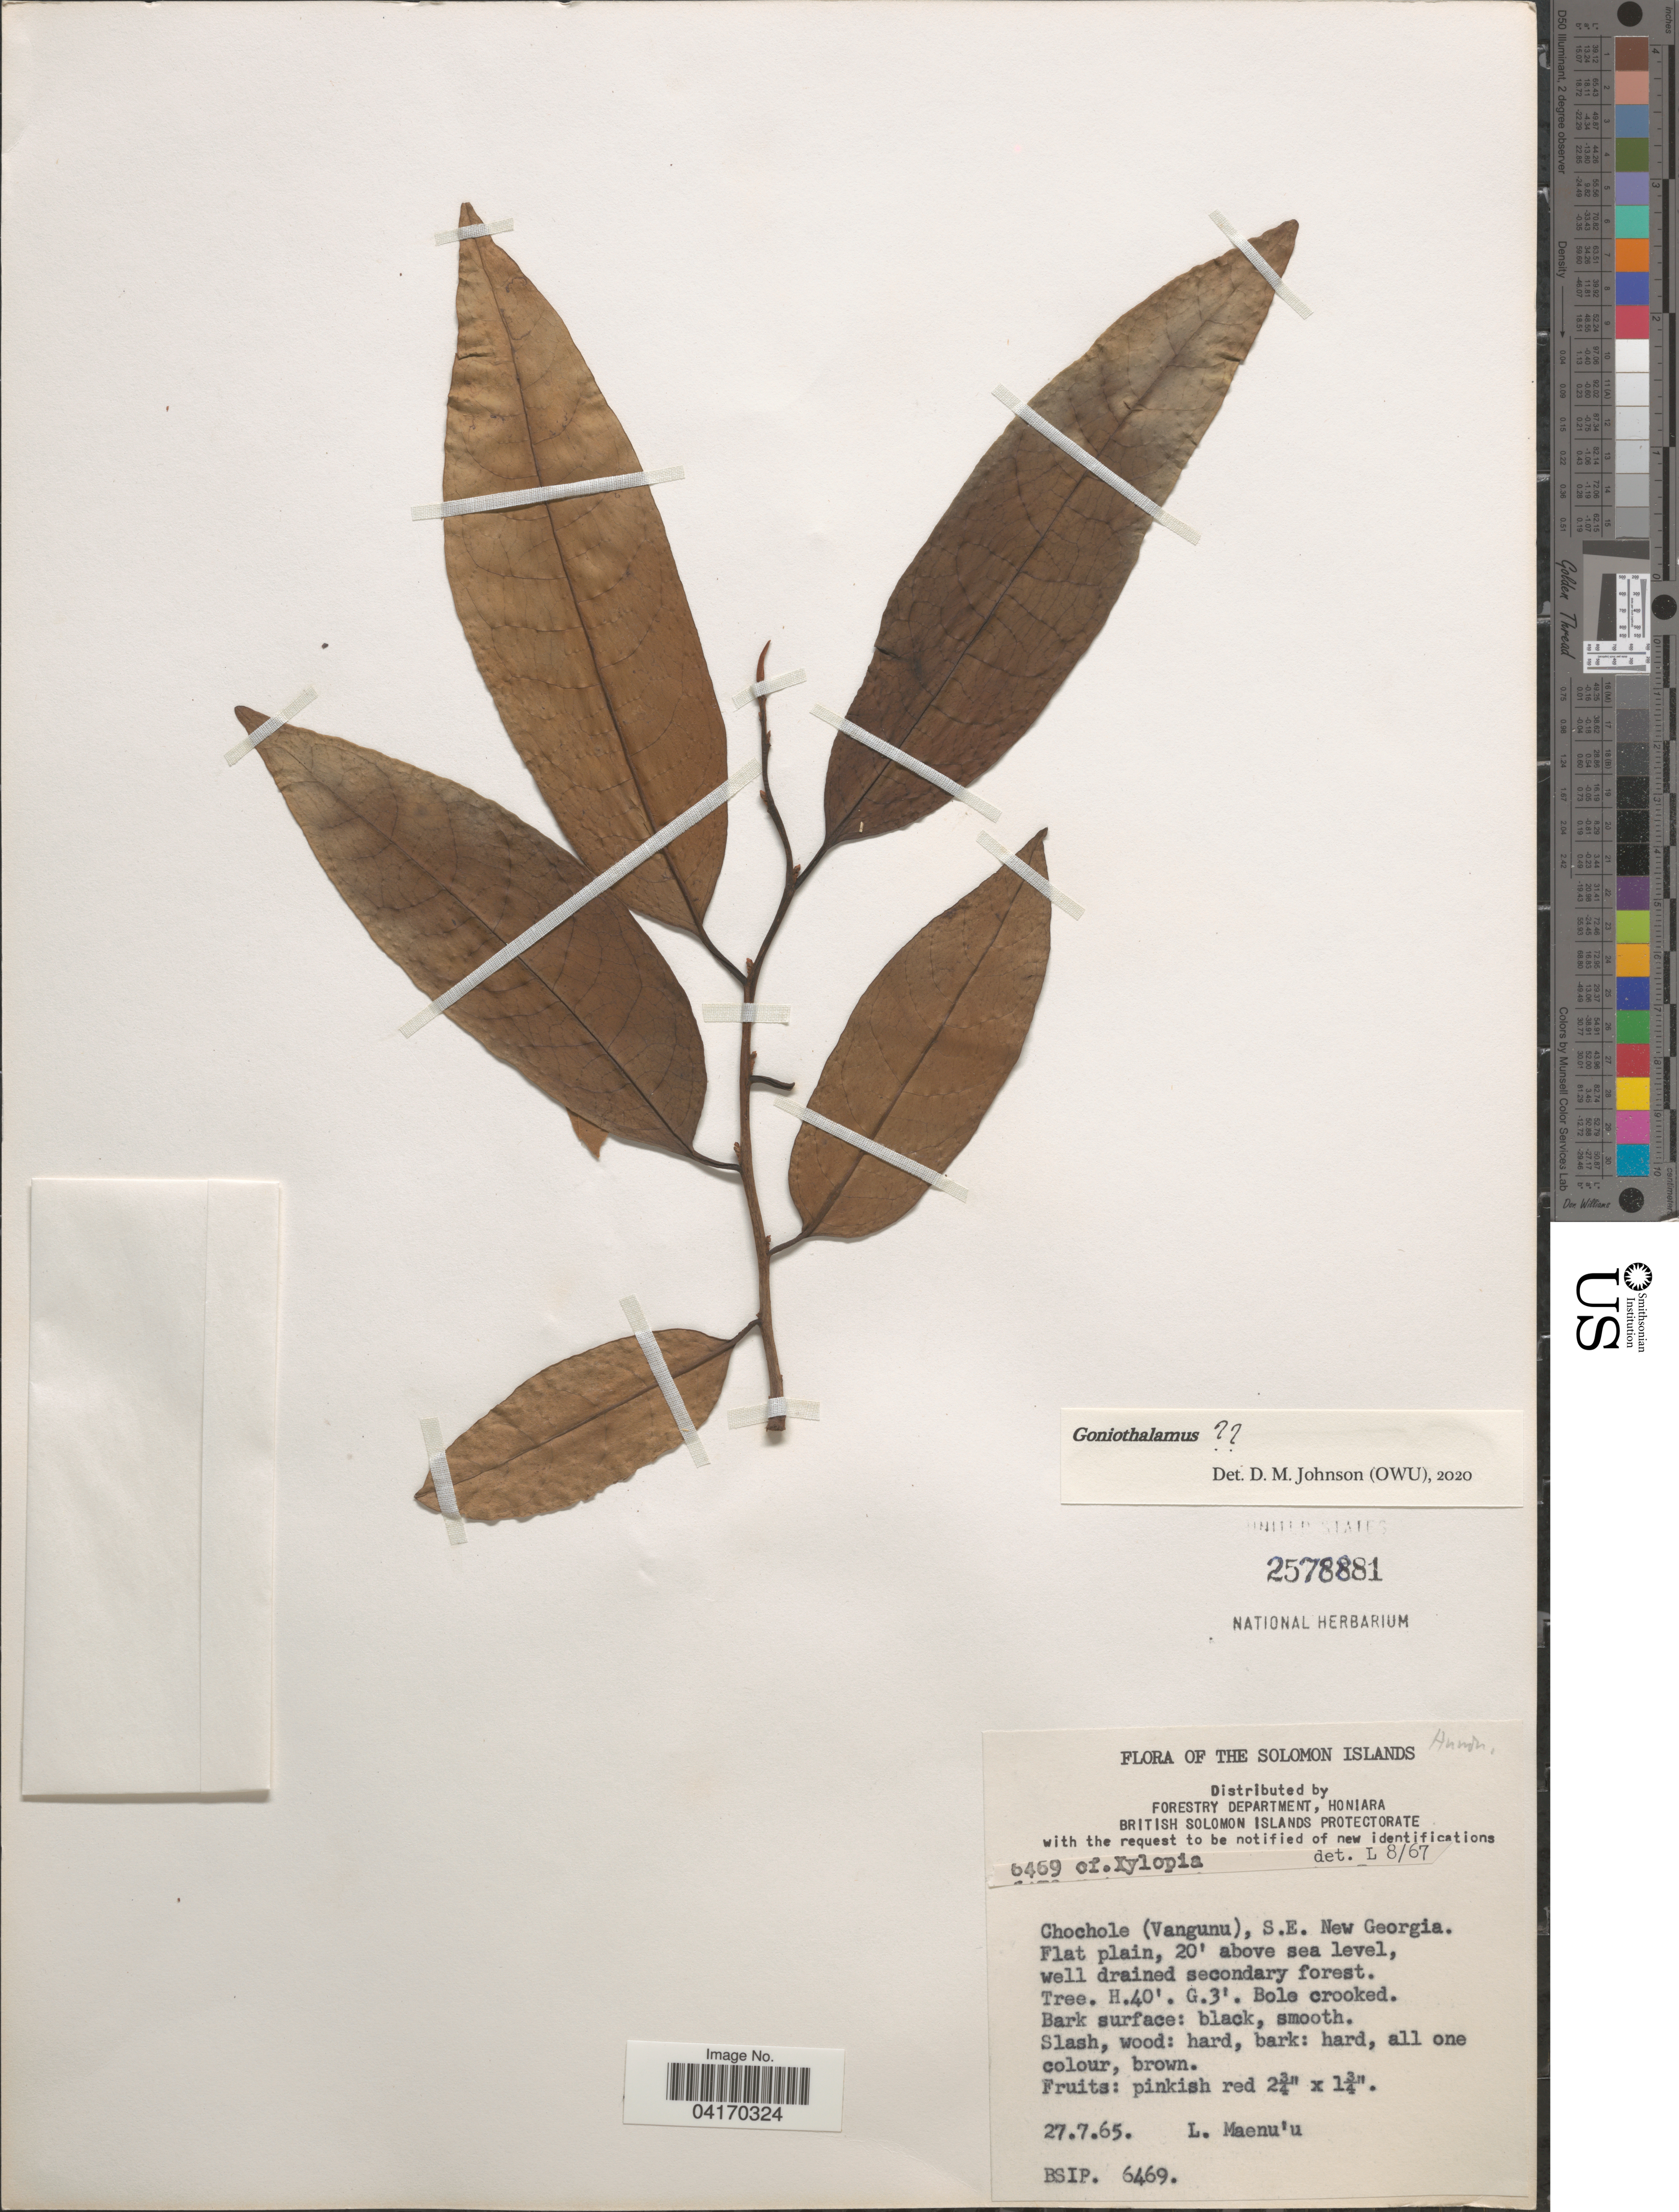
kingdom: Plantae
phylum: Tracheophyta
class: Magnoliopsida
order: Magnoliales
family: Annonaceae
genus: Goniothalamus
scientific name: Goniothalamus sp.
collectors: L. Maenu'u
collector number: BSIP6469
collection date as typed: Transcribed d/m/y: 27/7/65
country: Solomon Islands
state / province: Solomon Islands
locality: Chochole (Vangunu), S.E. New Georgia.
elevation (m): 6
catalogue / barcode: US 2578881